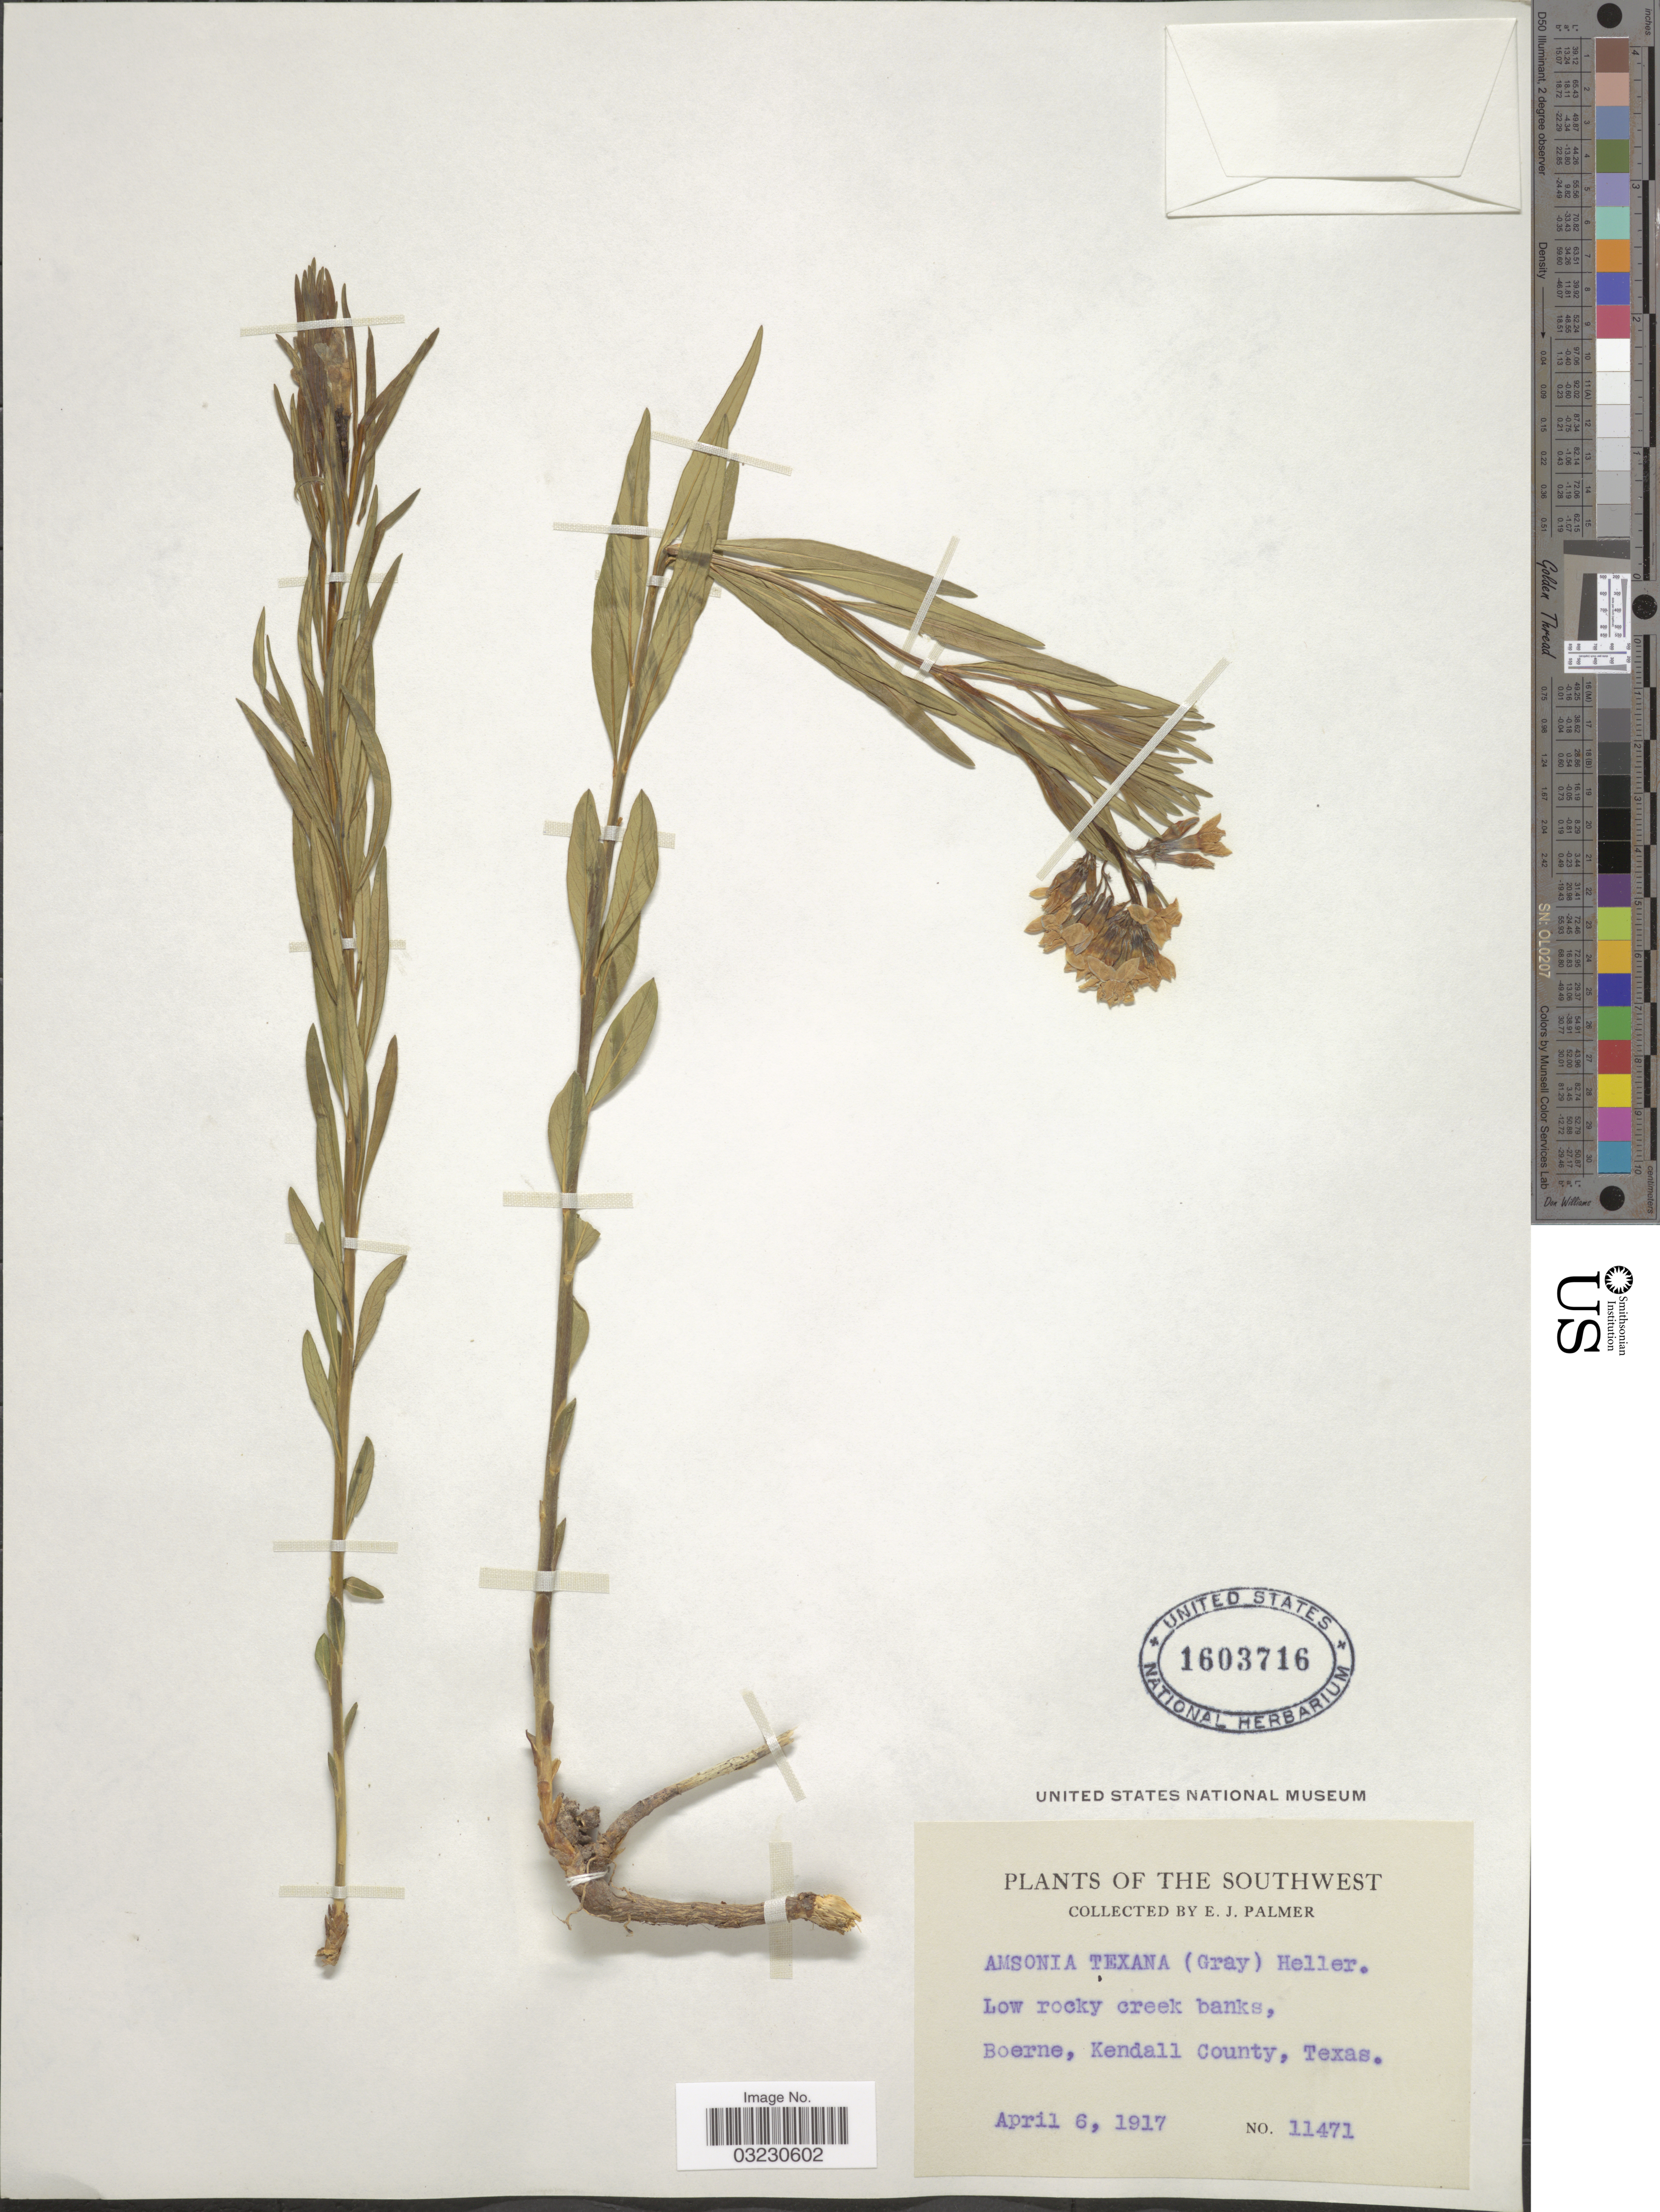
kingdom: Plantae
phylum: Tracheophyta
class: Magnoliopsida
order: Gentianales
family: Apocynaceae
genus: Amsonia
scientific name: Amsonia texana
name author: (A. Gray) A. Heller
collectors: E. J. Palmer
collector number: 11471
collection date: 1917-04-06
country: United States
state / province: Texas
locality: The Southwest, Low rocky creek banks, Boerne, Kendall County.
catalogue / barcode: US 1603716